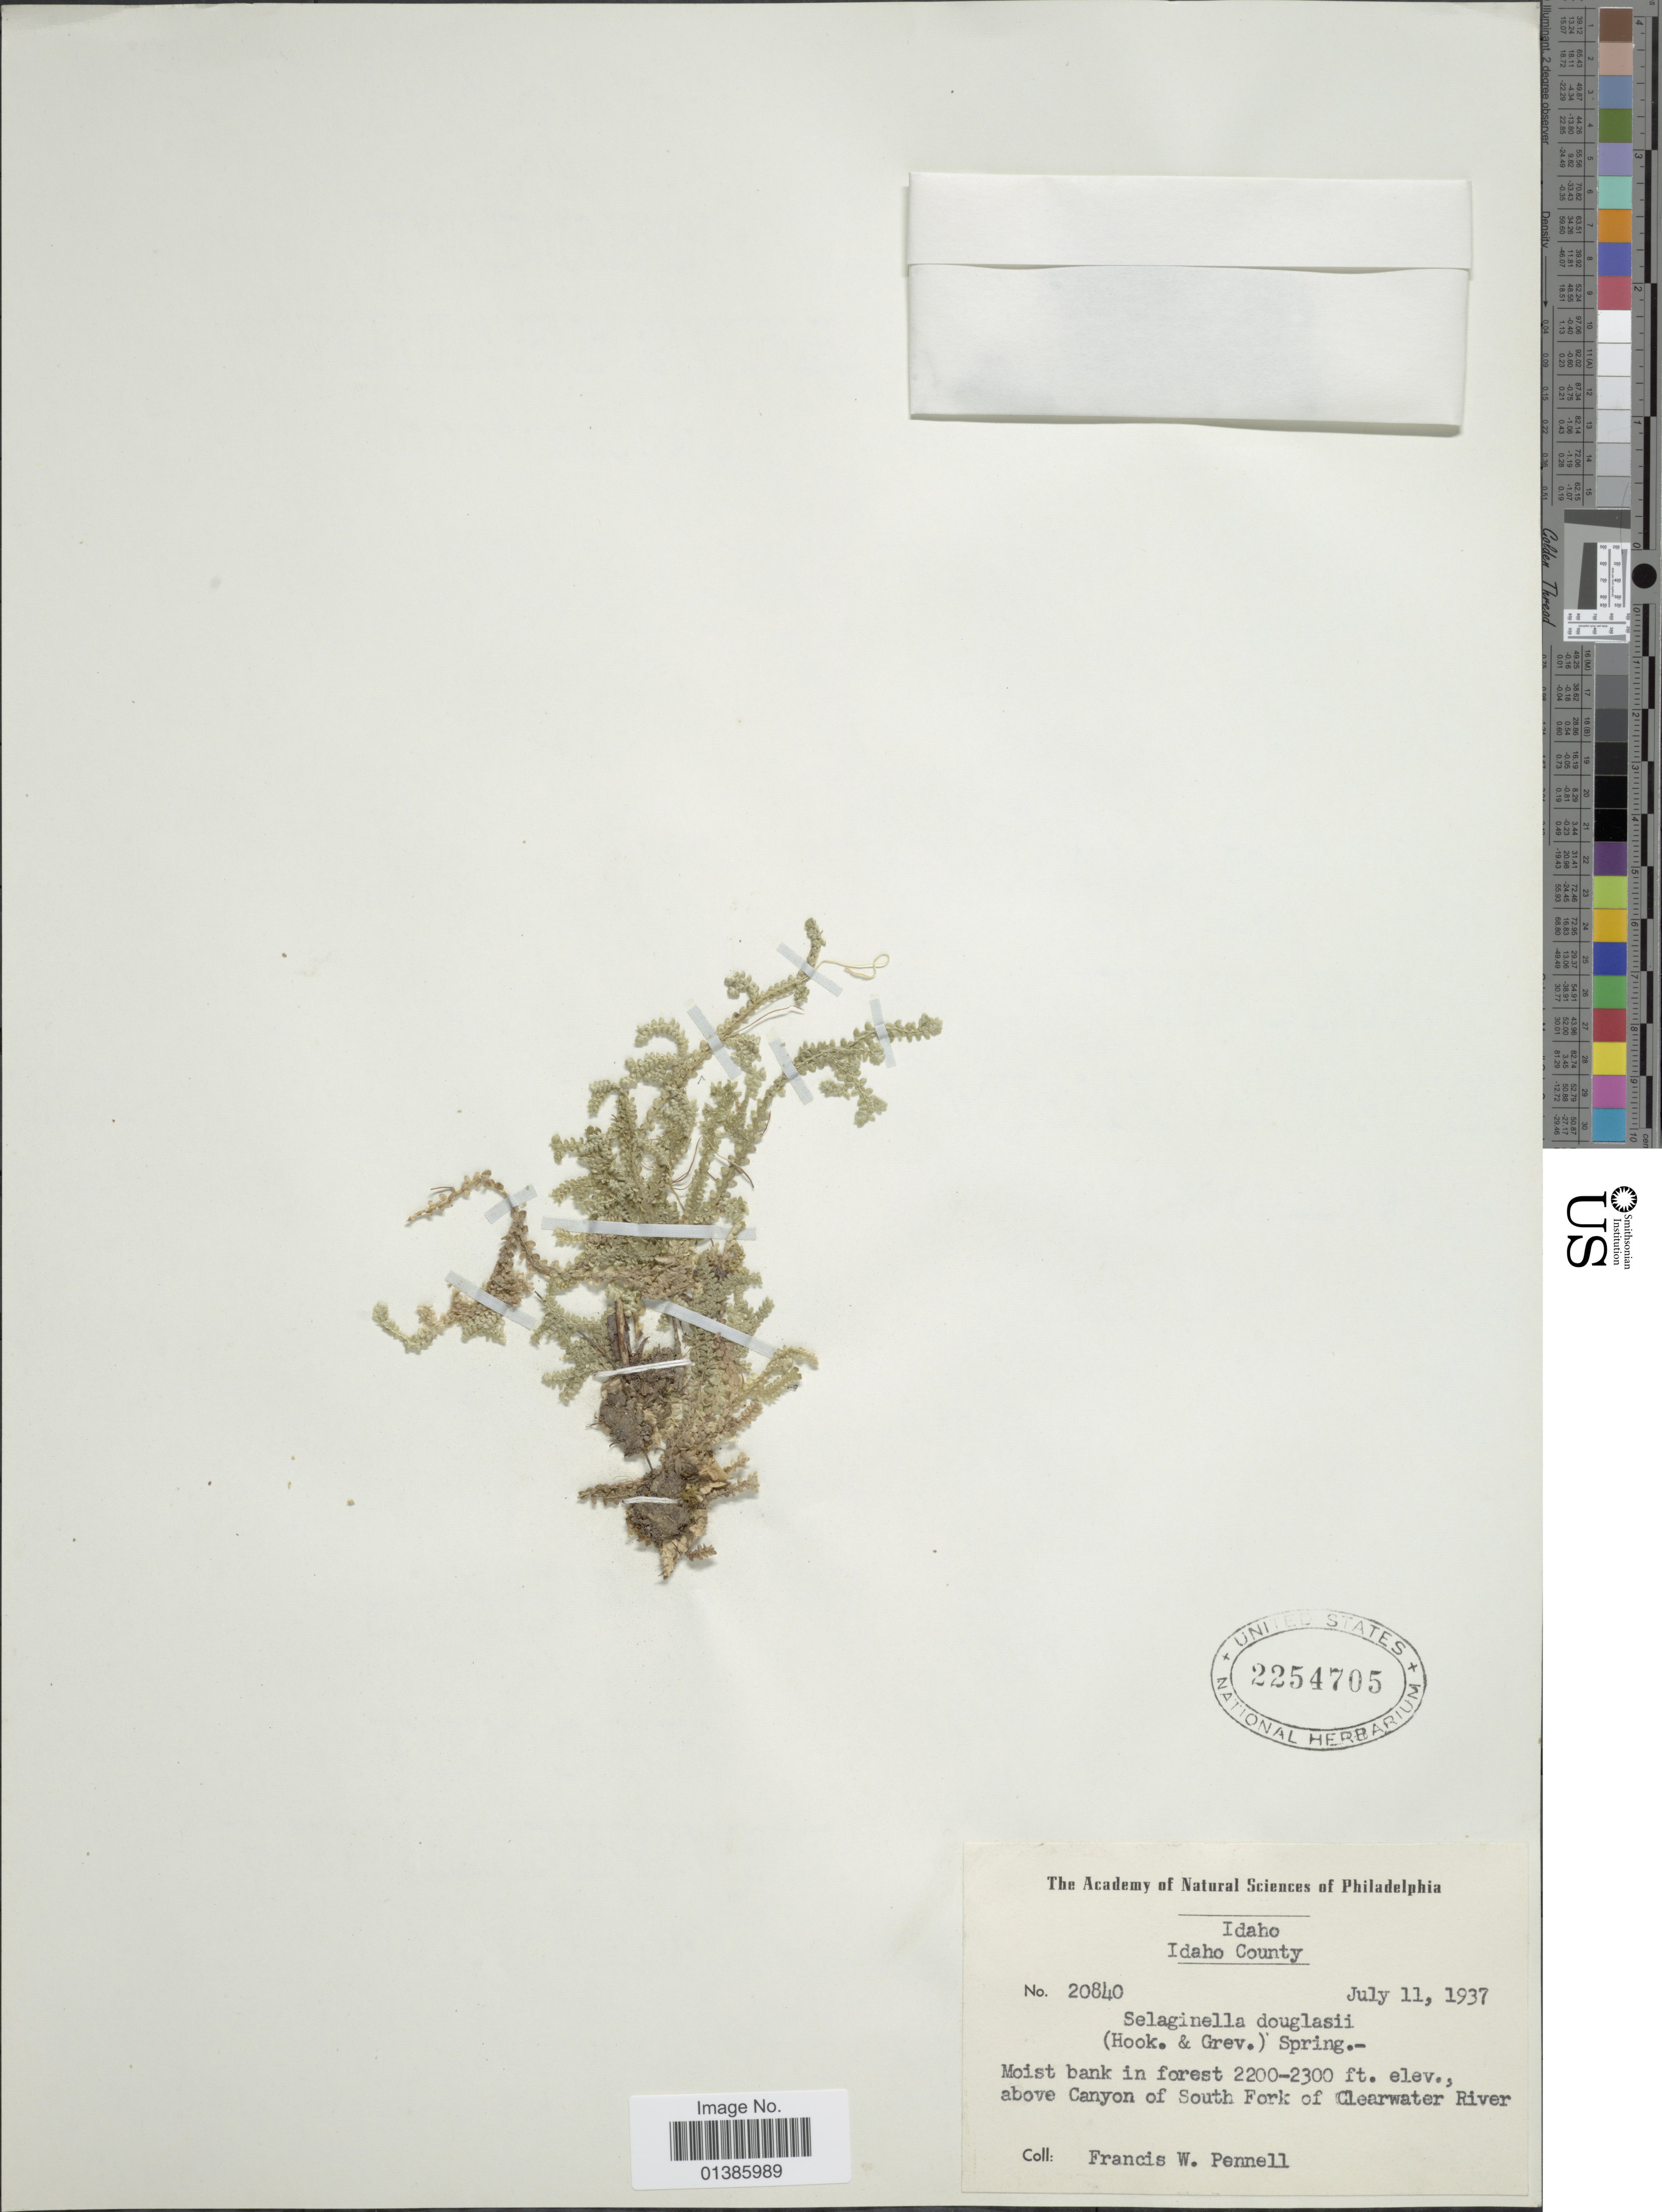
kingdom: Plantae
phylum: Tracheophyta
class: Lycopodiopsida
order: Selaginellales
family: Selaginellaceae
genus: Selaginella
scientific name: Selaginella douglasii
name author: (Hook. & Grev.) Spring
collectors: F. W. Pennell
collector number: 20840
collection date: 1937-07-11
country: United States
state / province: Idaho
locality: Moist bankabove Canyon of South Fork of Clearwater River.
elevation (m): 671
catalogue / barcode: US 2254705